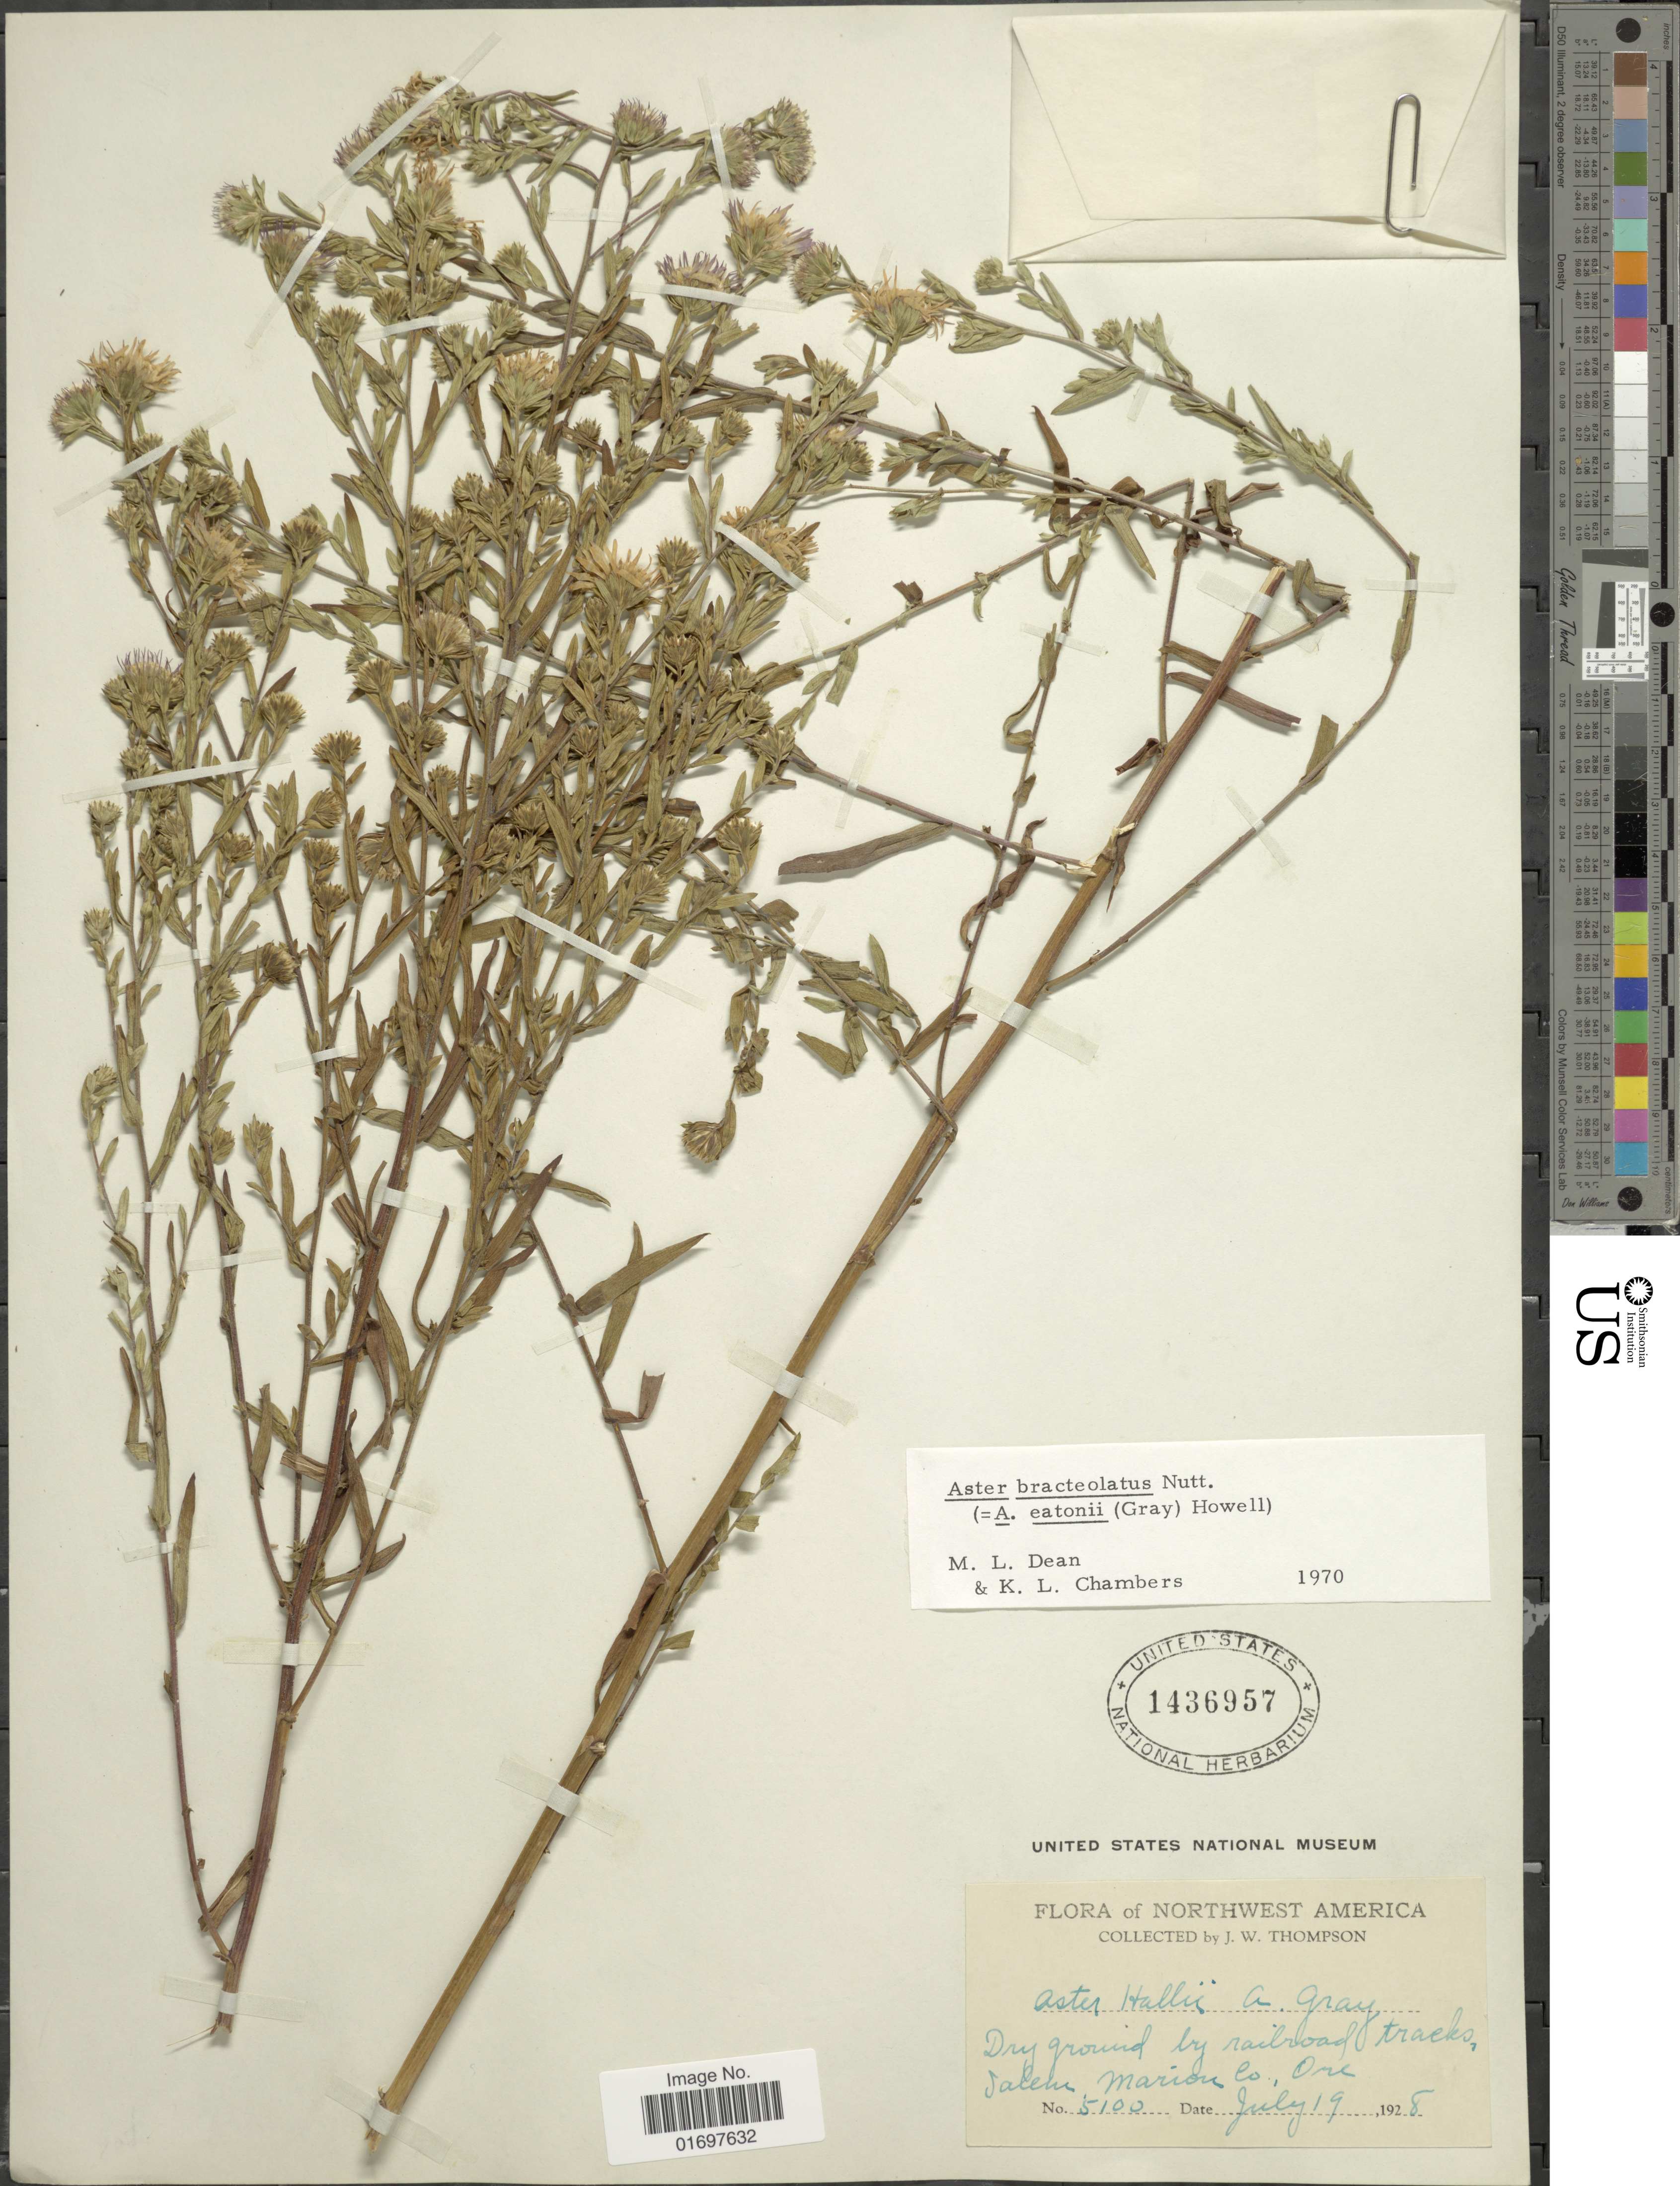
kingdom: Plantae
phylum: Tracheophyta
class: Magnoliopsida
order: Asterales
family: Asteraceae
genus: Symphyotrichum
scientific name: Symphyotrichum bracteolatum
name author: (Nutt.) G.L. Nesom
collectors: J. W. Thompson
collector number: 5100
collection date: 1928-07-19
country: United States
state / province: Oregon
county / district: Marion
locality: Jalehe marion Co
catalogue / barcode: US 1436957